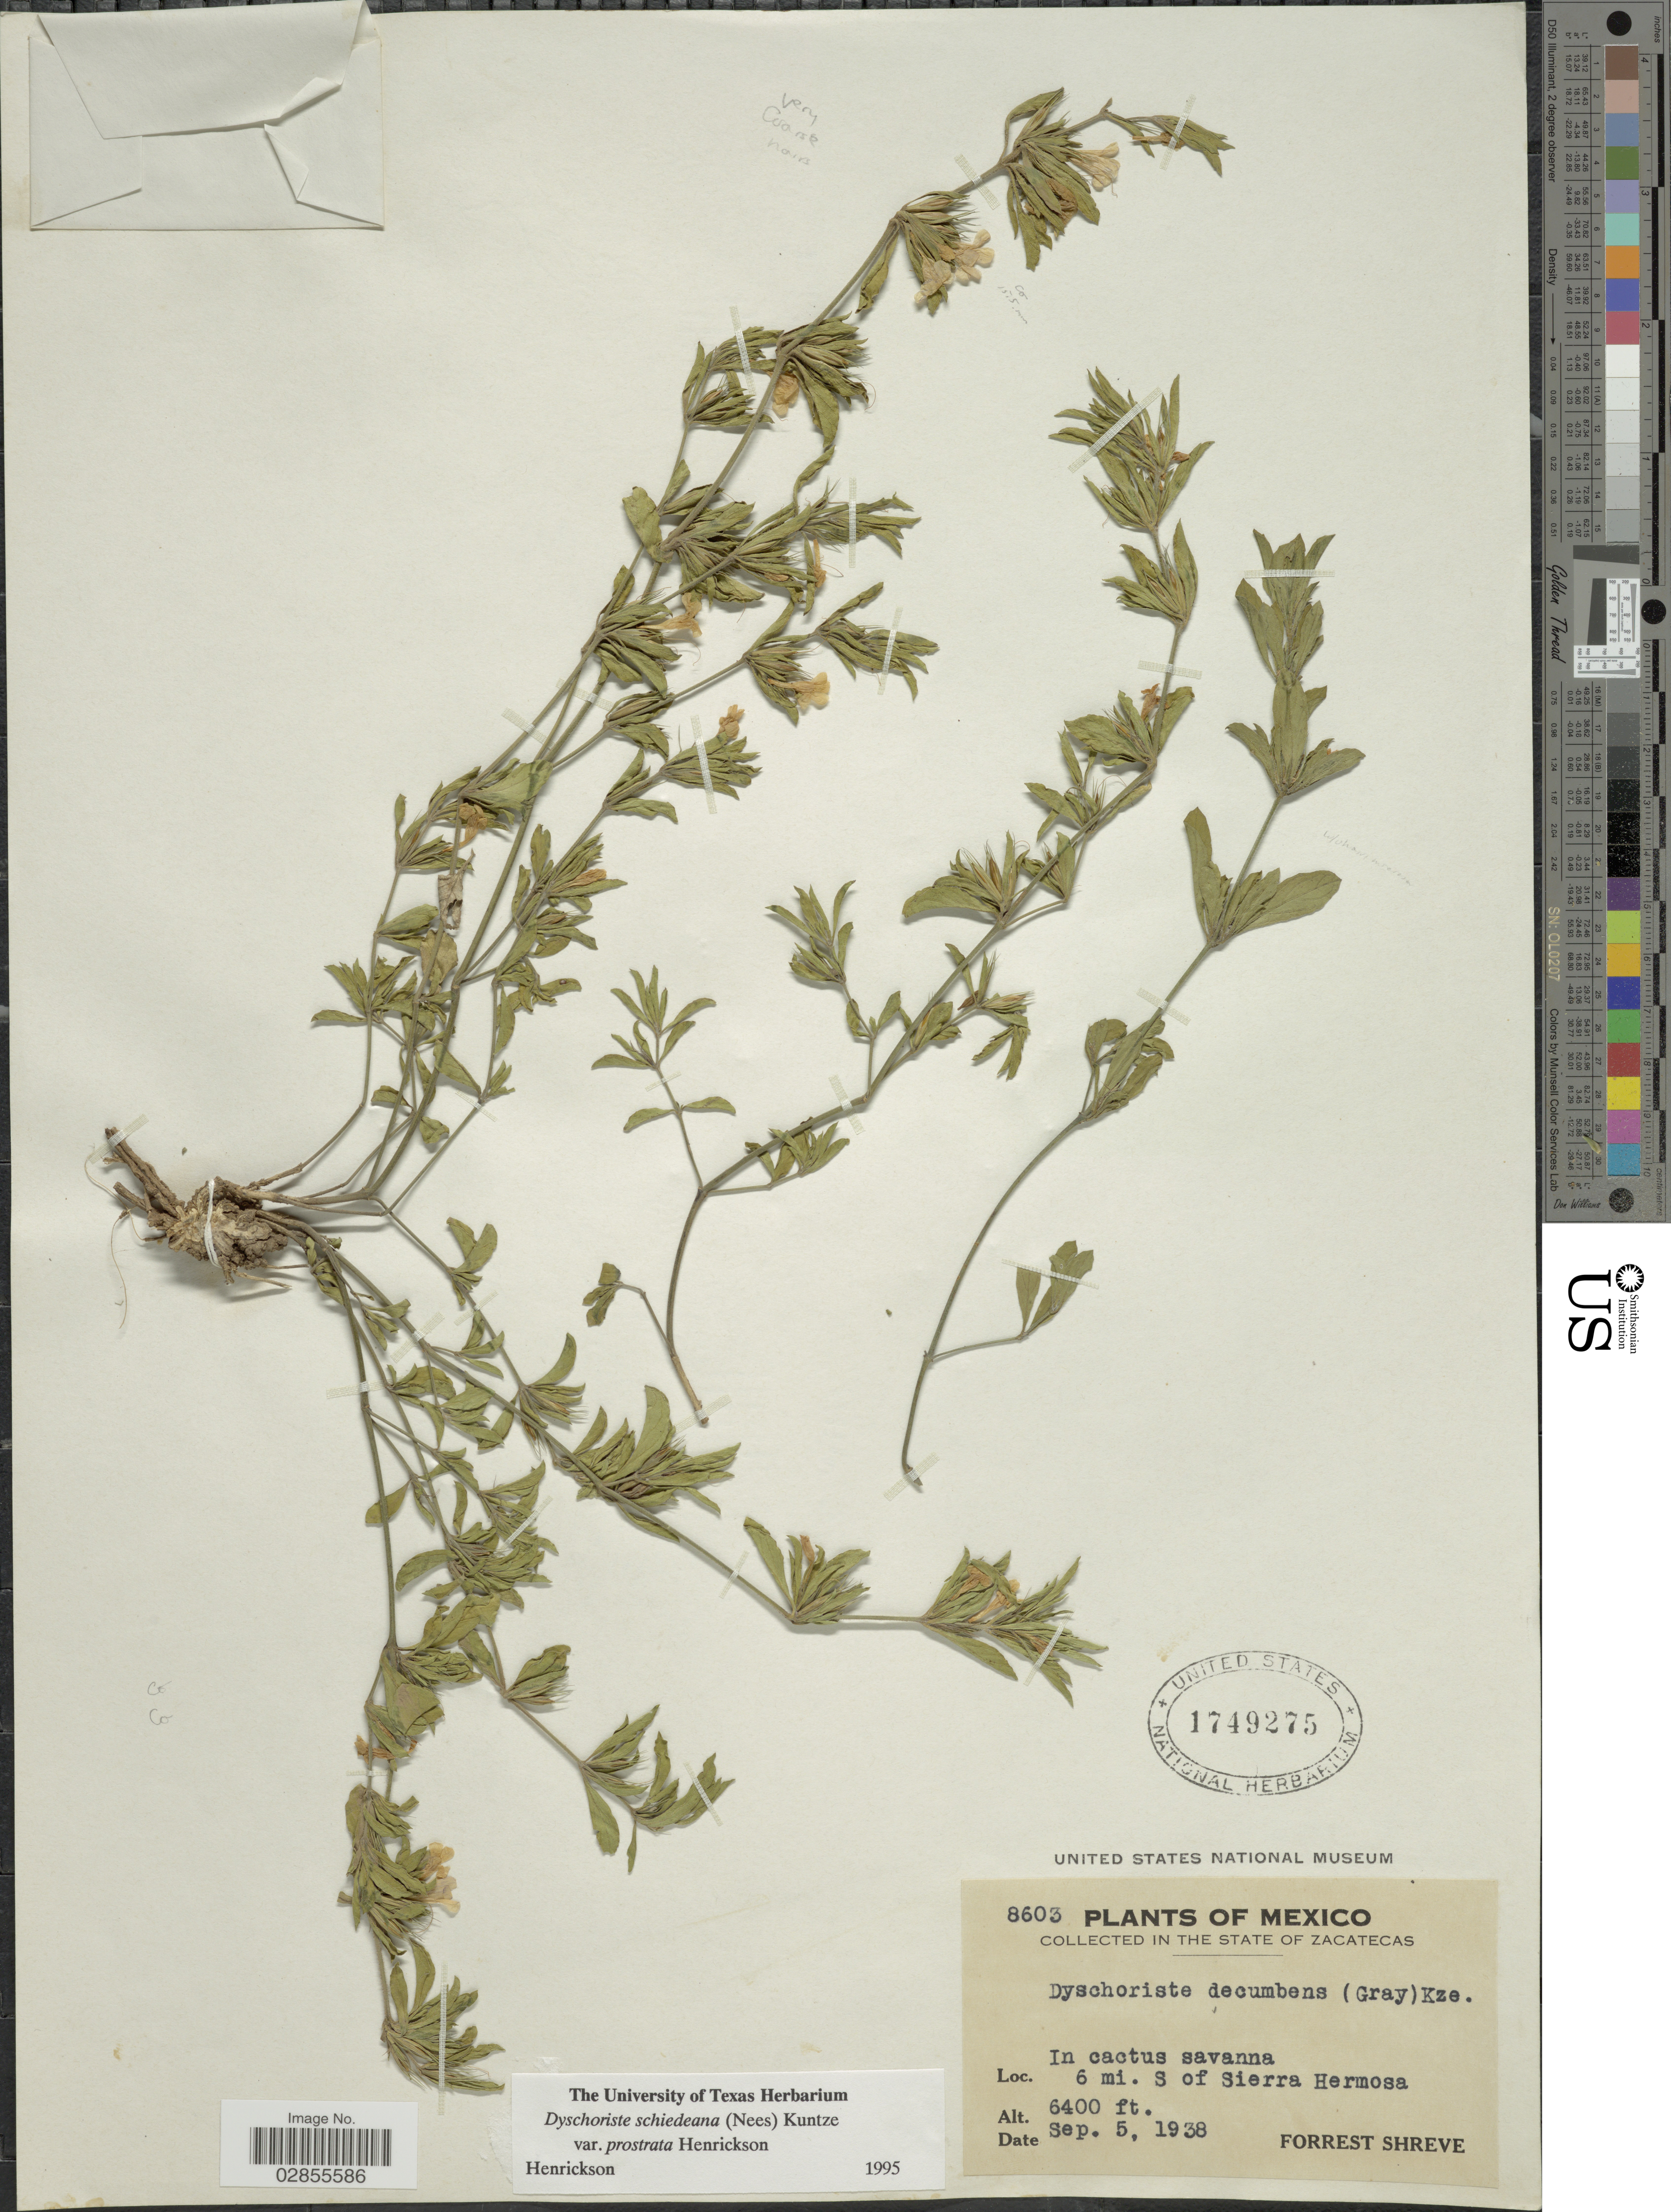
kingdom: Plantae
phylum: Tracheophyta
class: Magnoliopsida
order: Lamiales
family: Acanthaceae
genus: Dyschoriste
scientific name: Dyschoriste schiedeana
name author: (Nees) Kuntze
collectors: F. Shreve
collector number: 8603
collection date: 1938-09-05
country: Mexico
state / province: Zacatecas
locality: In cactus savanna, 6 mi. S of Sierra Hermosa.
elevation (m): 1951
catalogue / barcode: US 1749275